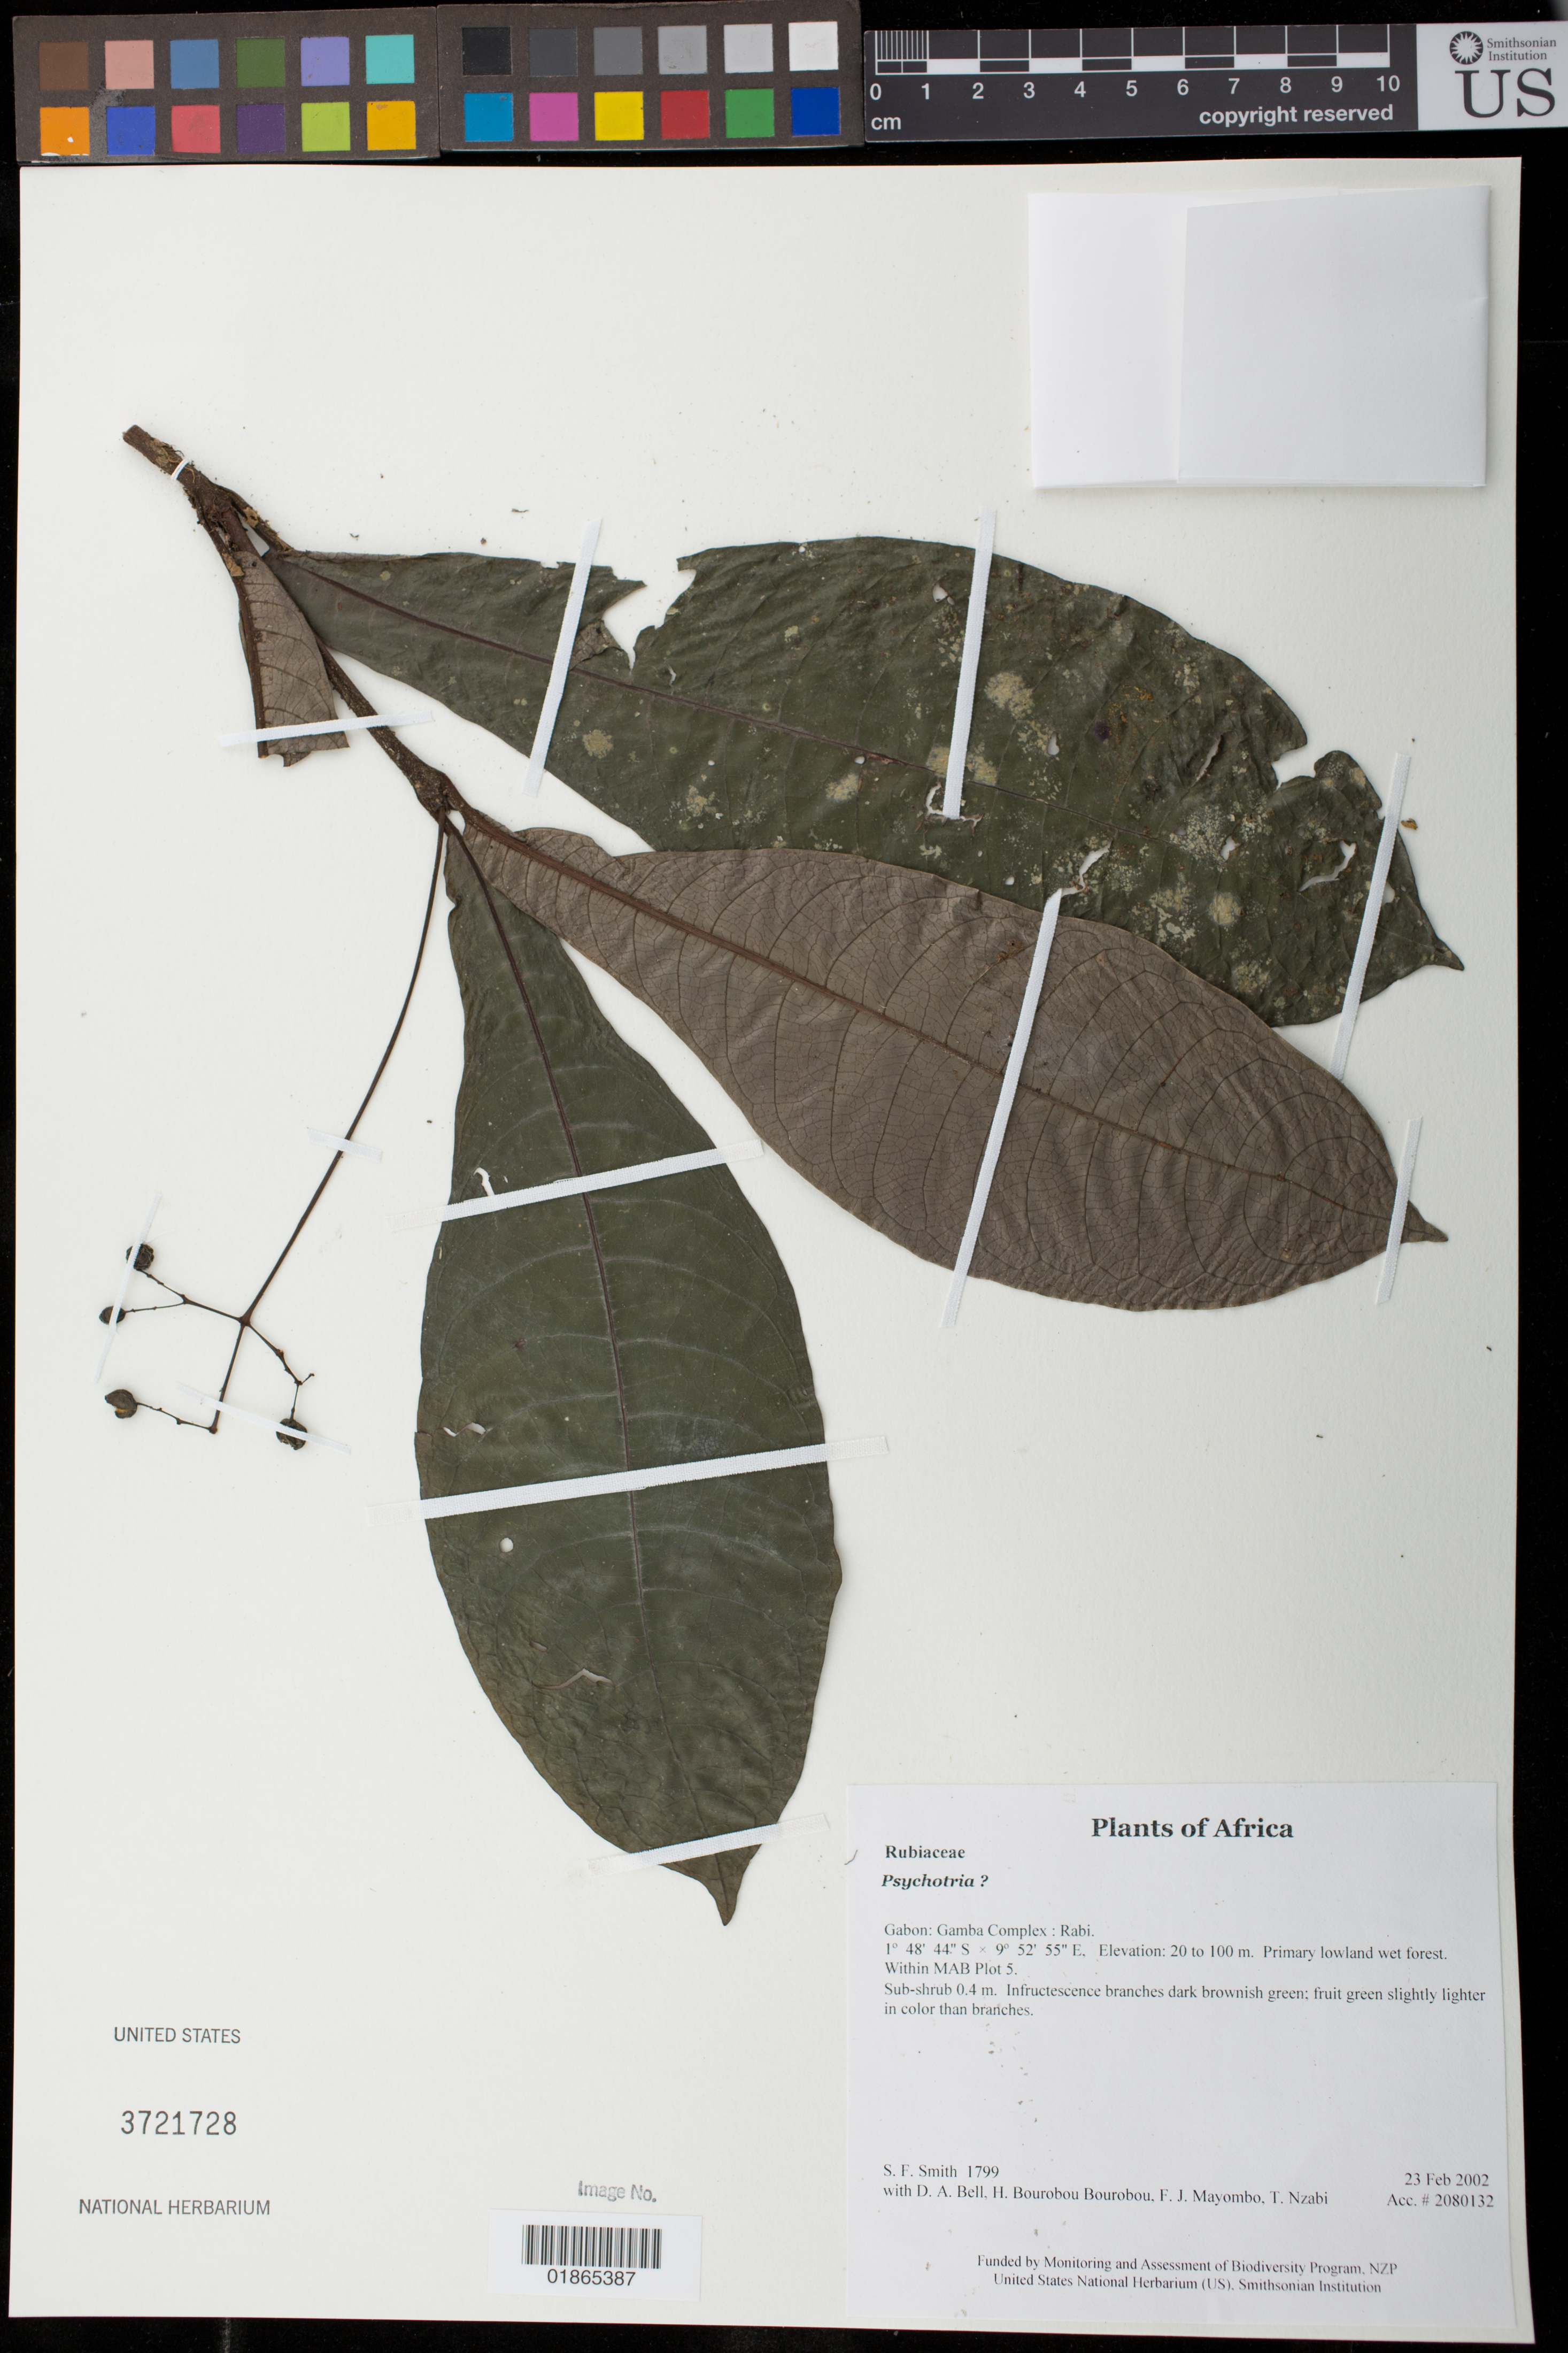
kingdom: Plantae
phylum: Tracheophyta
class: Magnoliopsida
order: Gentianales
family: Rubiaceae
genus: Psychotria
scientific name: Psychotria sp.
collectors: S.F. Smith, D. A. Bell, H. Bourobou Bourobou & F. J. Mayombo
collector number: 1799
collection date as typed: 23 Feb 2002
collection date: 2002-02-23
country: Gabon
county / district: Gamba Complex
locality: Rabi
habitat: Primary lowland wet forest. Within MAB Plot 5.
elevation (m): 20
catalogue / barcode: US 3721728